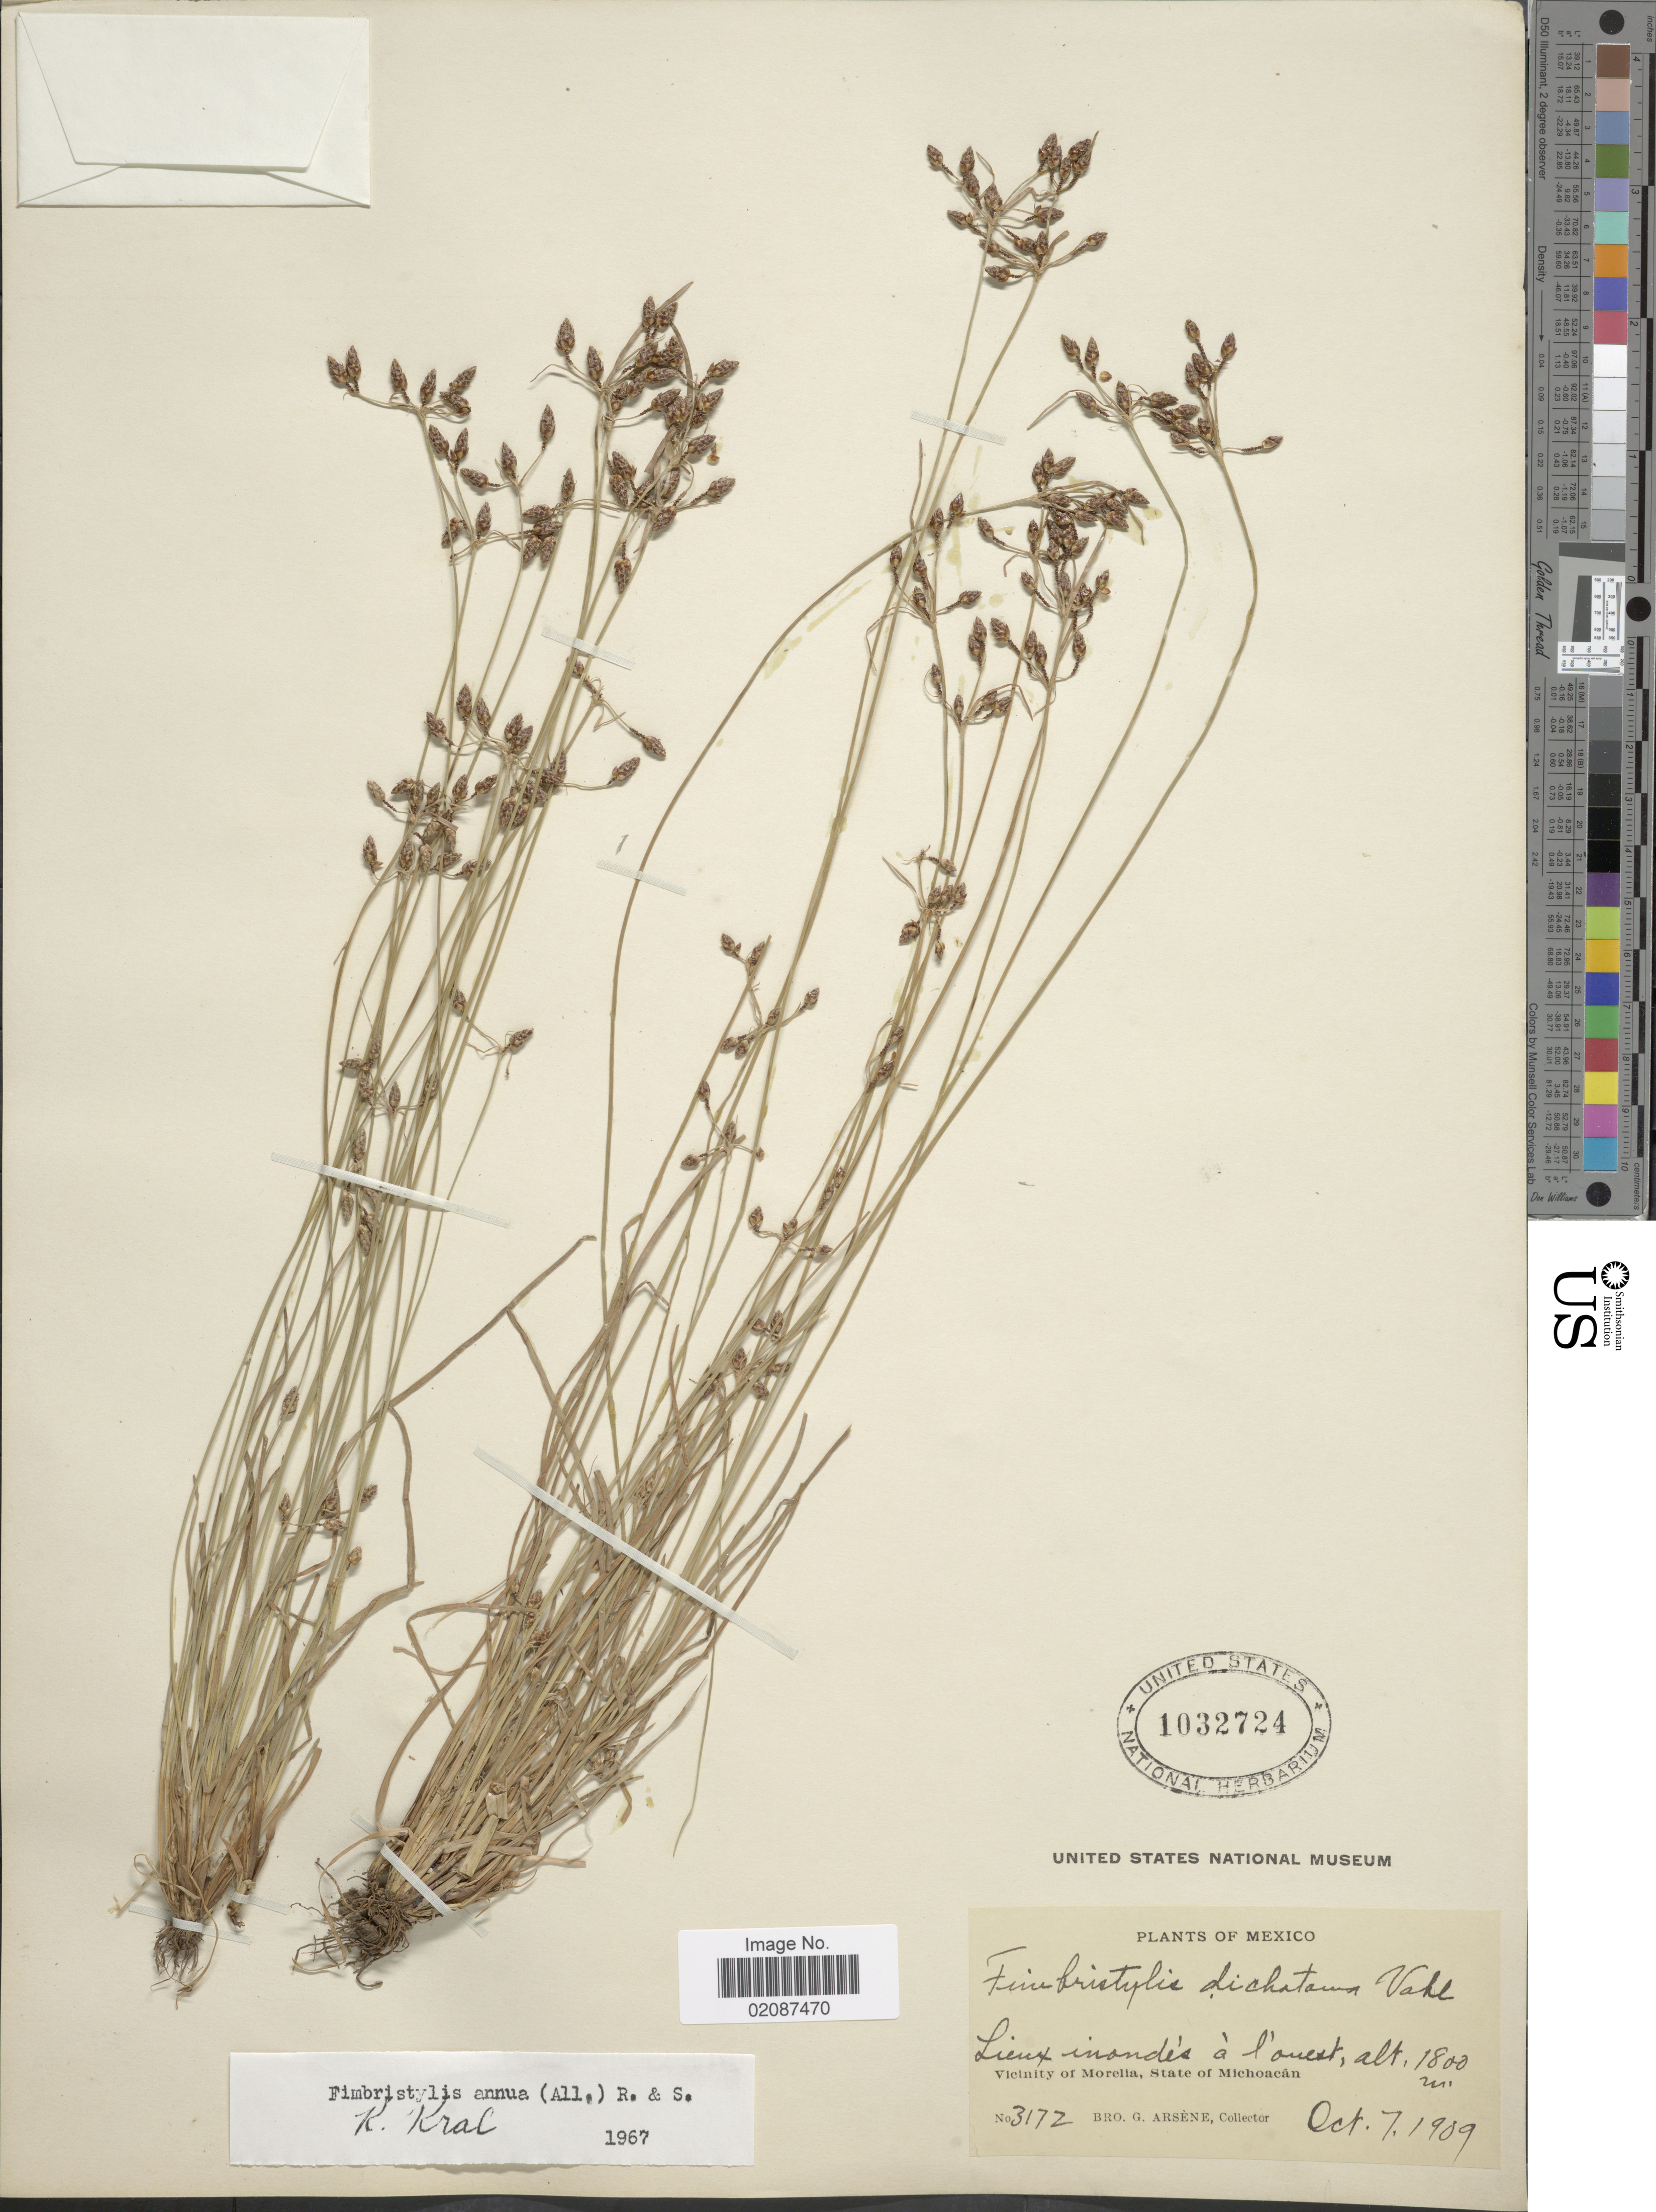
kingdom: Plantae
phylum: Tracheophyta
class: Liliopsida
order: Poales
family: Cyperaceae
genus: Fimbristylis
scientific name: Fimbristylis annua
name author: (All.) Roem. & Schult.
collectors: Bro. G. Arsène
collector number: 3172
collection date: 1909-10-07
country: Mexico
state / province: Michoacán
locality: Lieux inondes a l'ouest, Vicinity of Morelia, State of Michoacan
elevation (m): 1800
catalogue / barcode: US 1032724